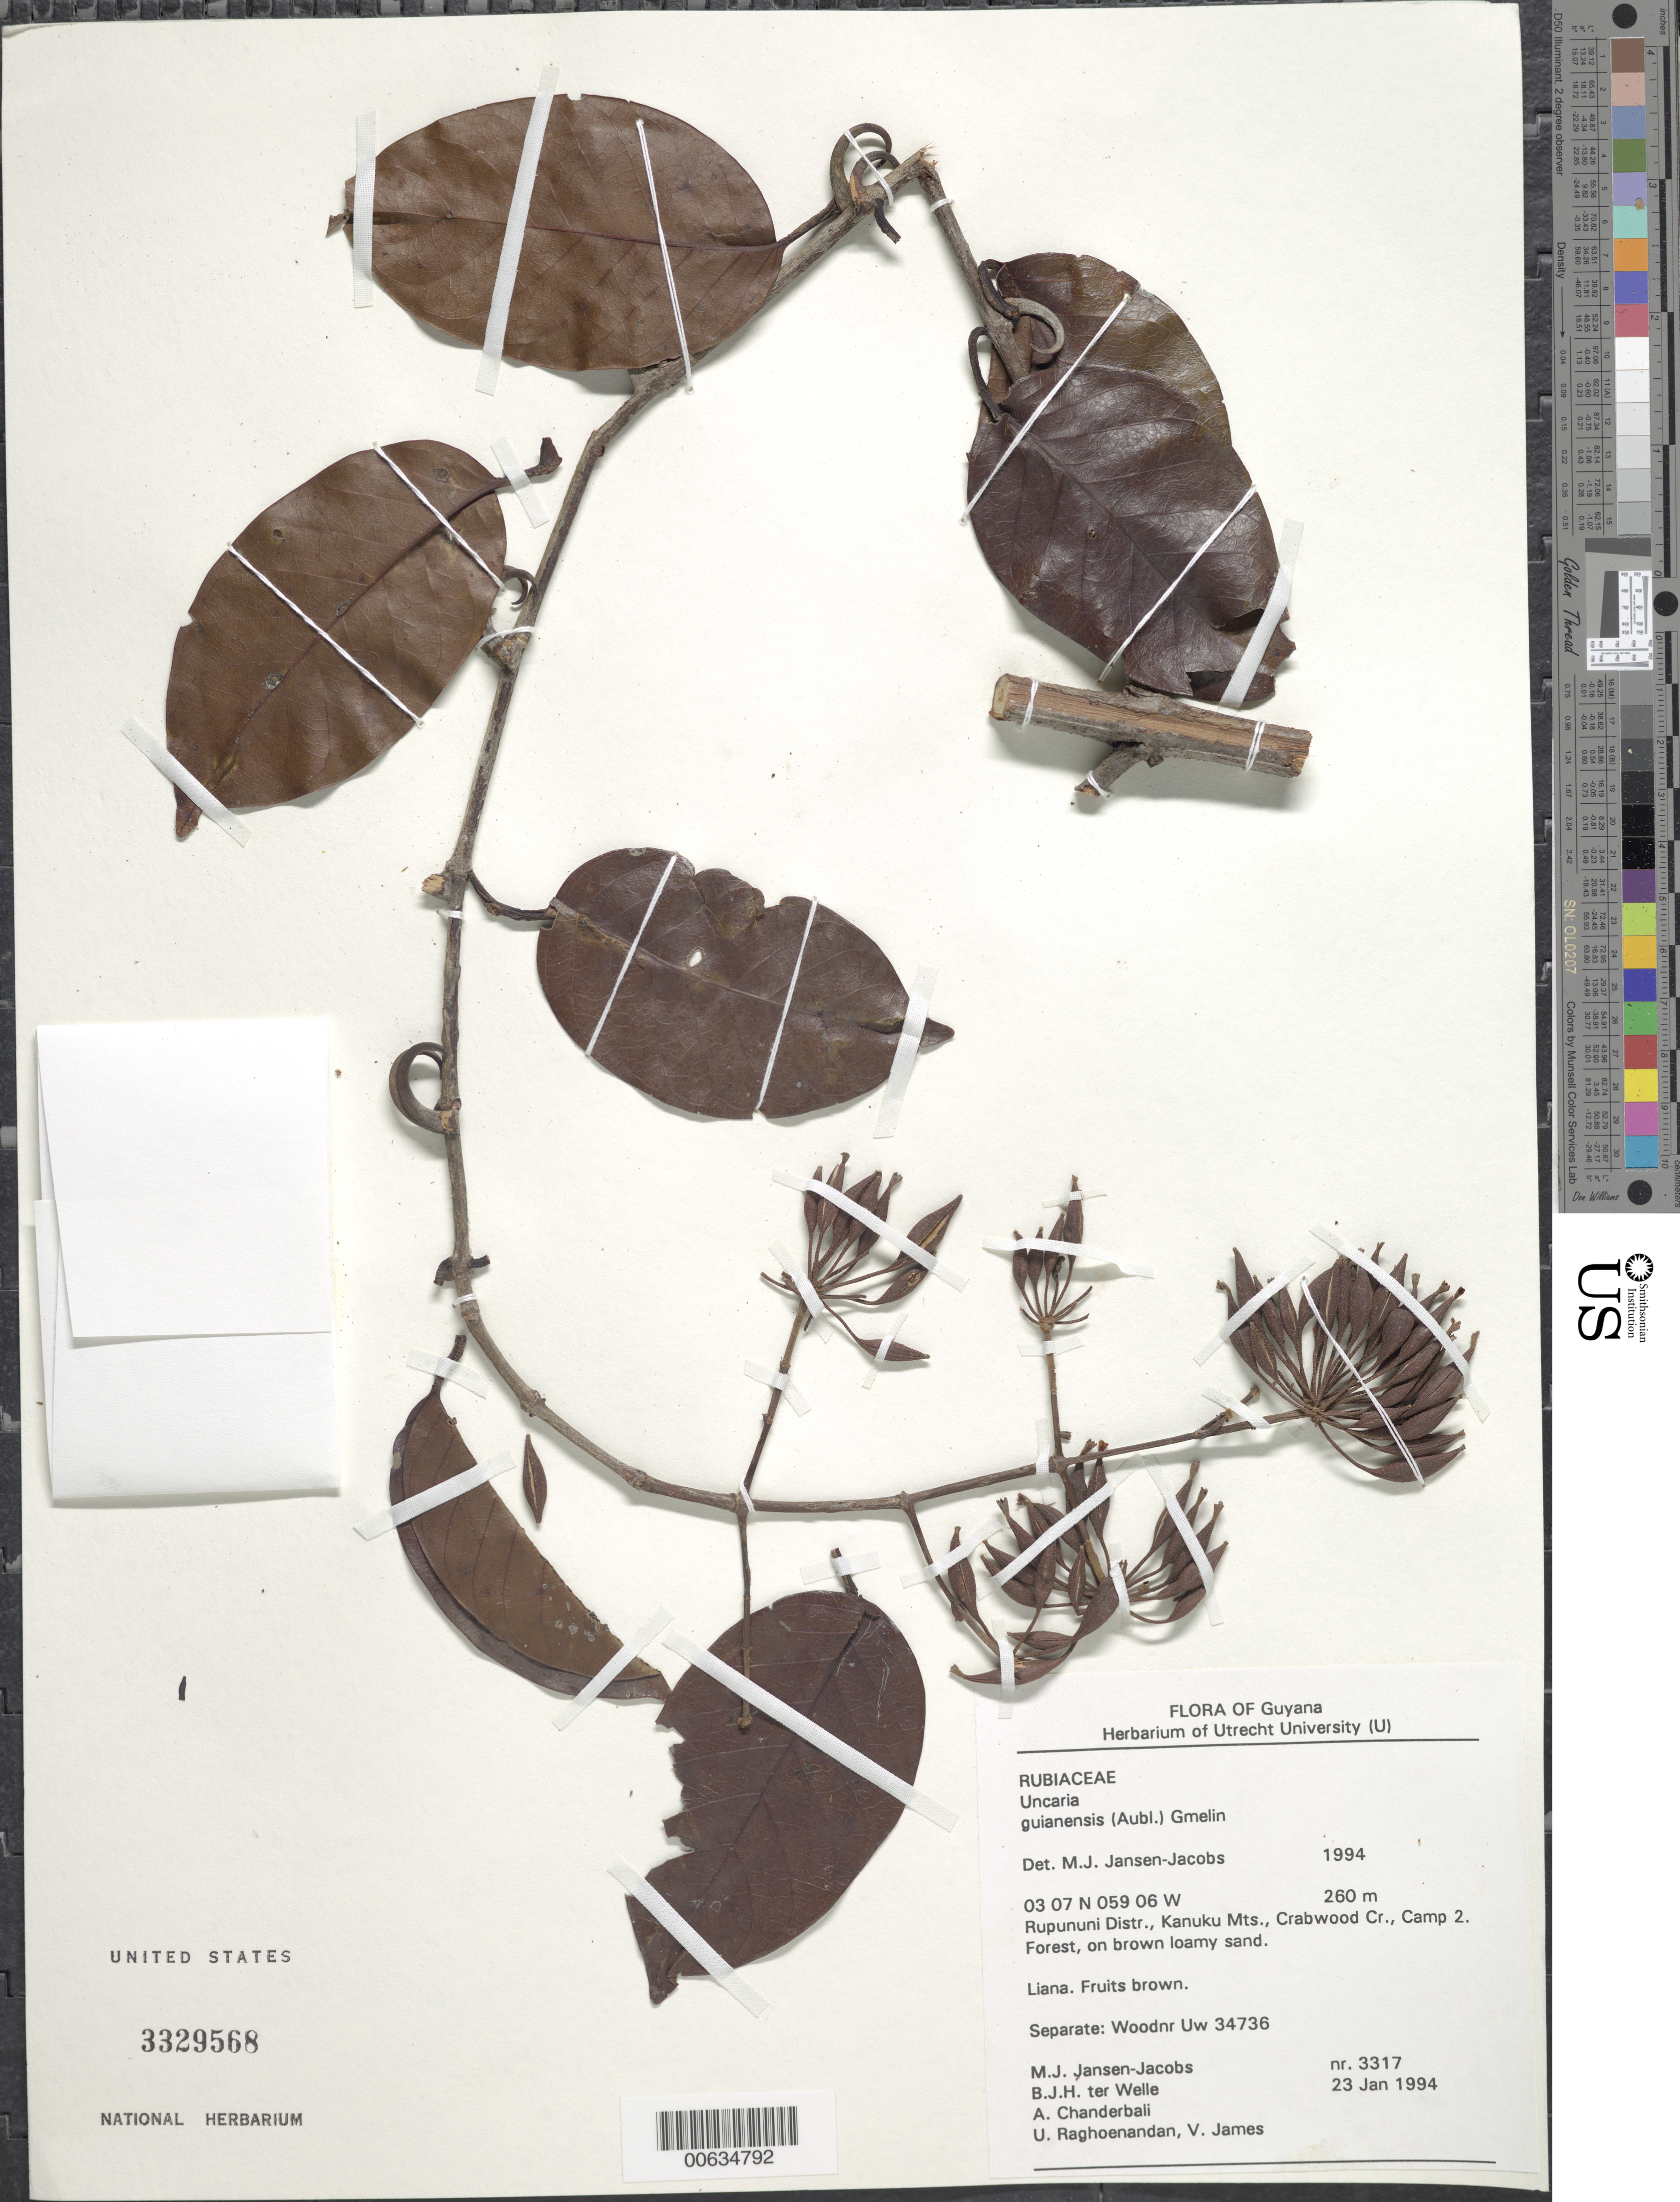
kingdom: Plantae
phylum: Tracheophyta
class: Magnoliopsida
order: Gentianales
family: Rubiaceae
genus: Uncaria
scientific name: Uncaria guianensis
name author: (Aubl.) J.F. Gmel.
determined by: Jansen-Jacobs, M. J., (U), Nationaal Herbarium Nederland, Utrecht University branch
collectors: M. J. Jansen-Jacobs, B. Welle, A. S. Chanderbali, U. Raghoenandan & V. James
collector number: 3317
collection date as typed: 23-Jan-94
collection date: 1994-01-23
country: Guyana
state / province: U. Takutu-U. Essequibo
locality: Crabwood Cr., Camp 2, Kanuku Mts., Rupununi District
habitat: Forest, on brown loamy sand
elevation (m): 260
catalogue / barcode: US 3329568